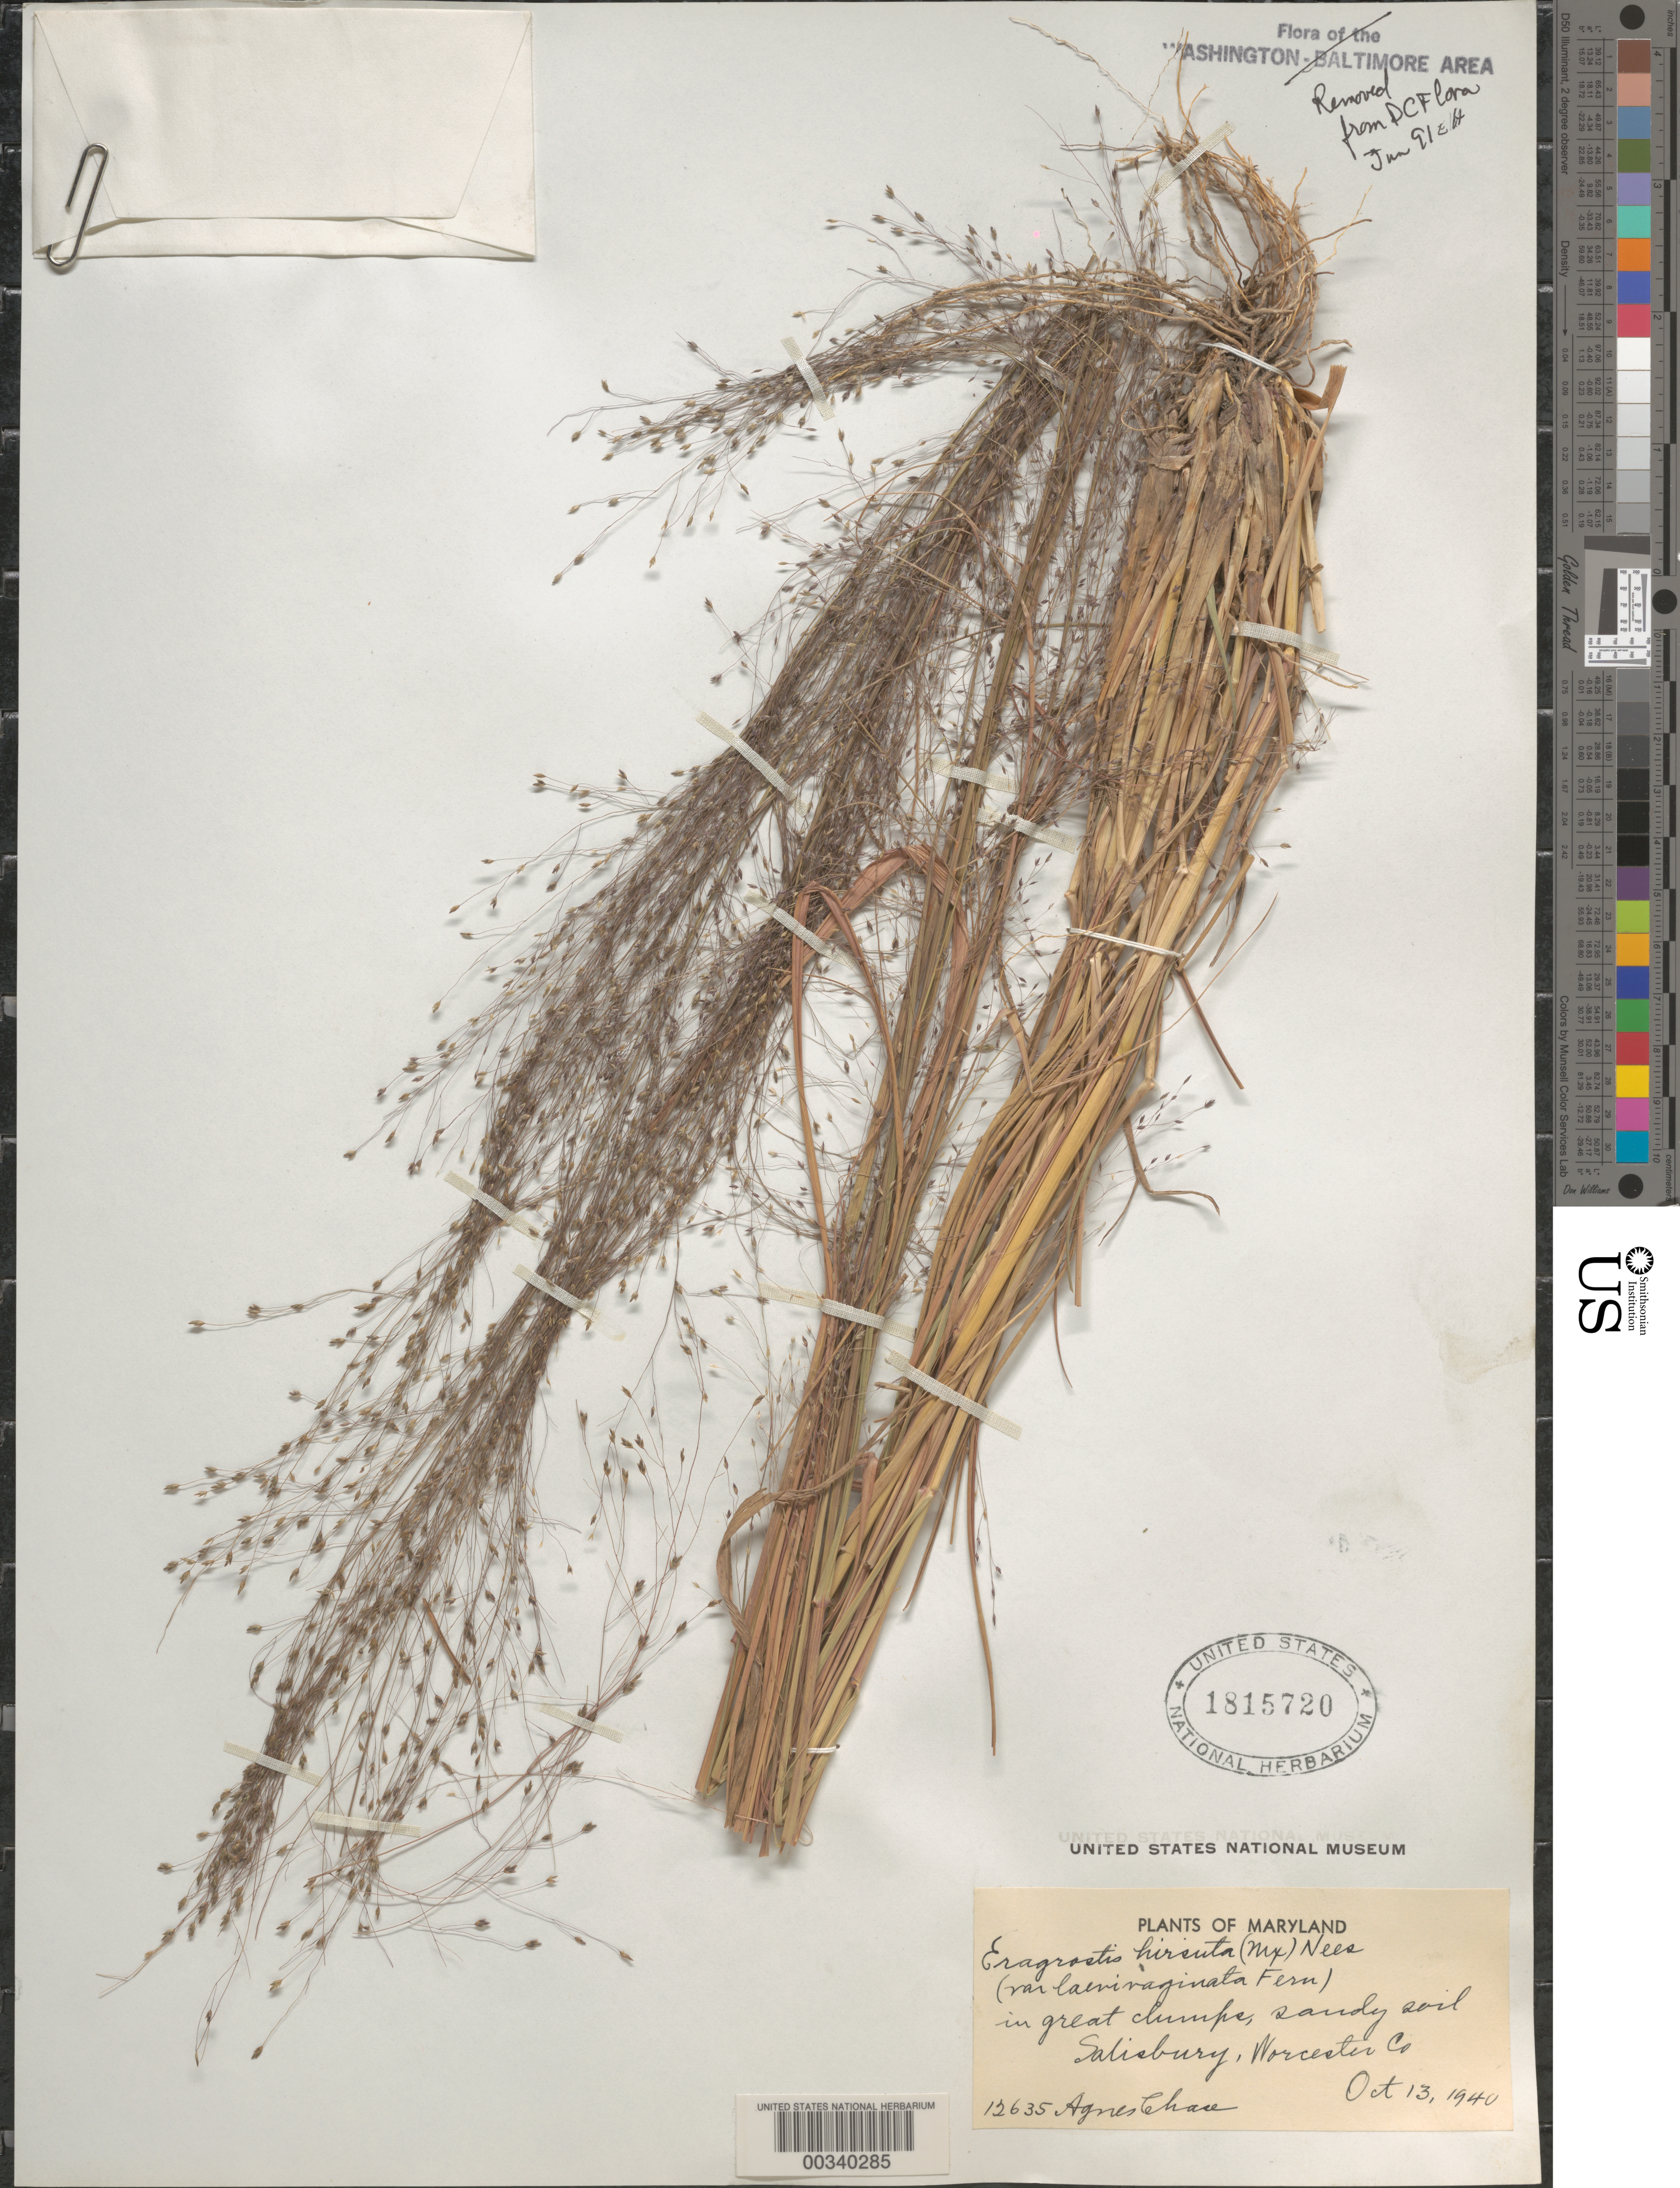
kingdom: Plantae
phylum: Tracheophyta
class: Liliopsida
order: Poales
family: Poaceae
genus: Eragrostis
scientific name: Eragrostis hirsuta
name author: (Michx.) Nees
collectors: A. Chase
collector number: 12635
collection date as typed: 13 Oct 1940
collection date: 1940-10-13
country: United States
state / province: Maryland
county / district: Worcester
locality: Salisbury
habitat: Sandy soil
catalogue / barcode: US 1815720